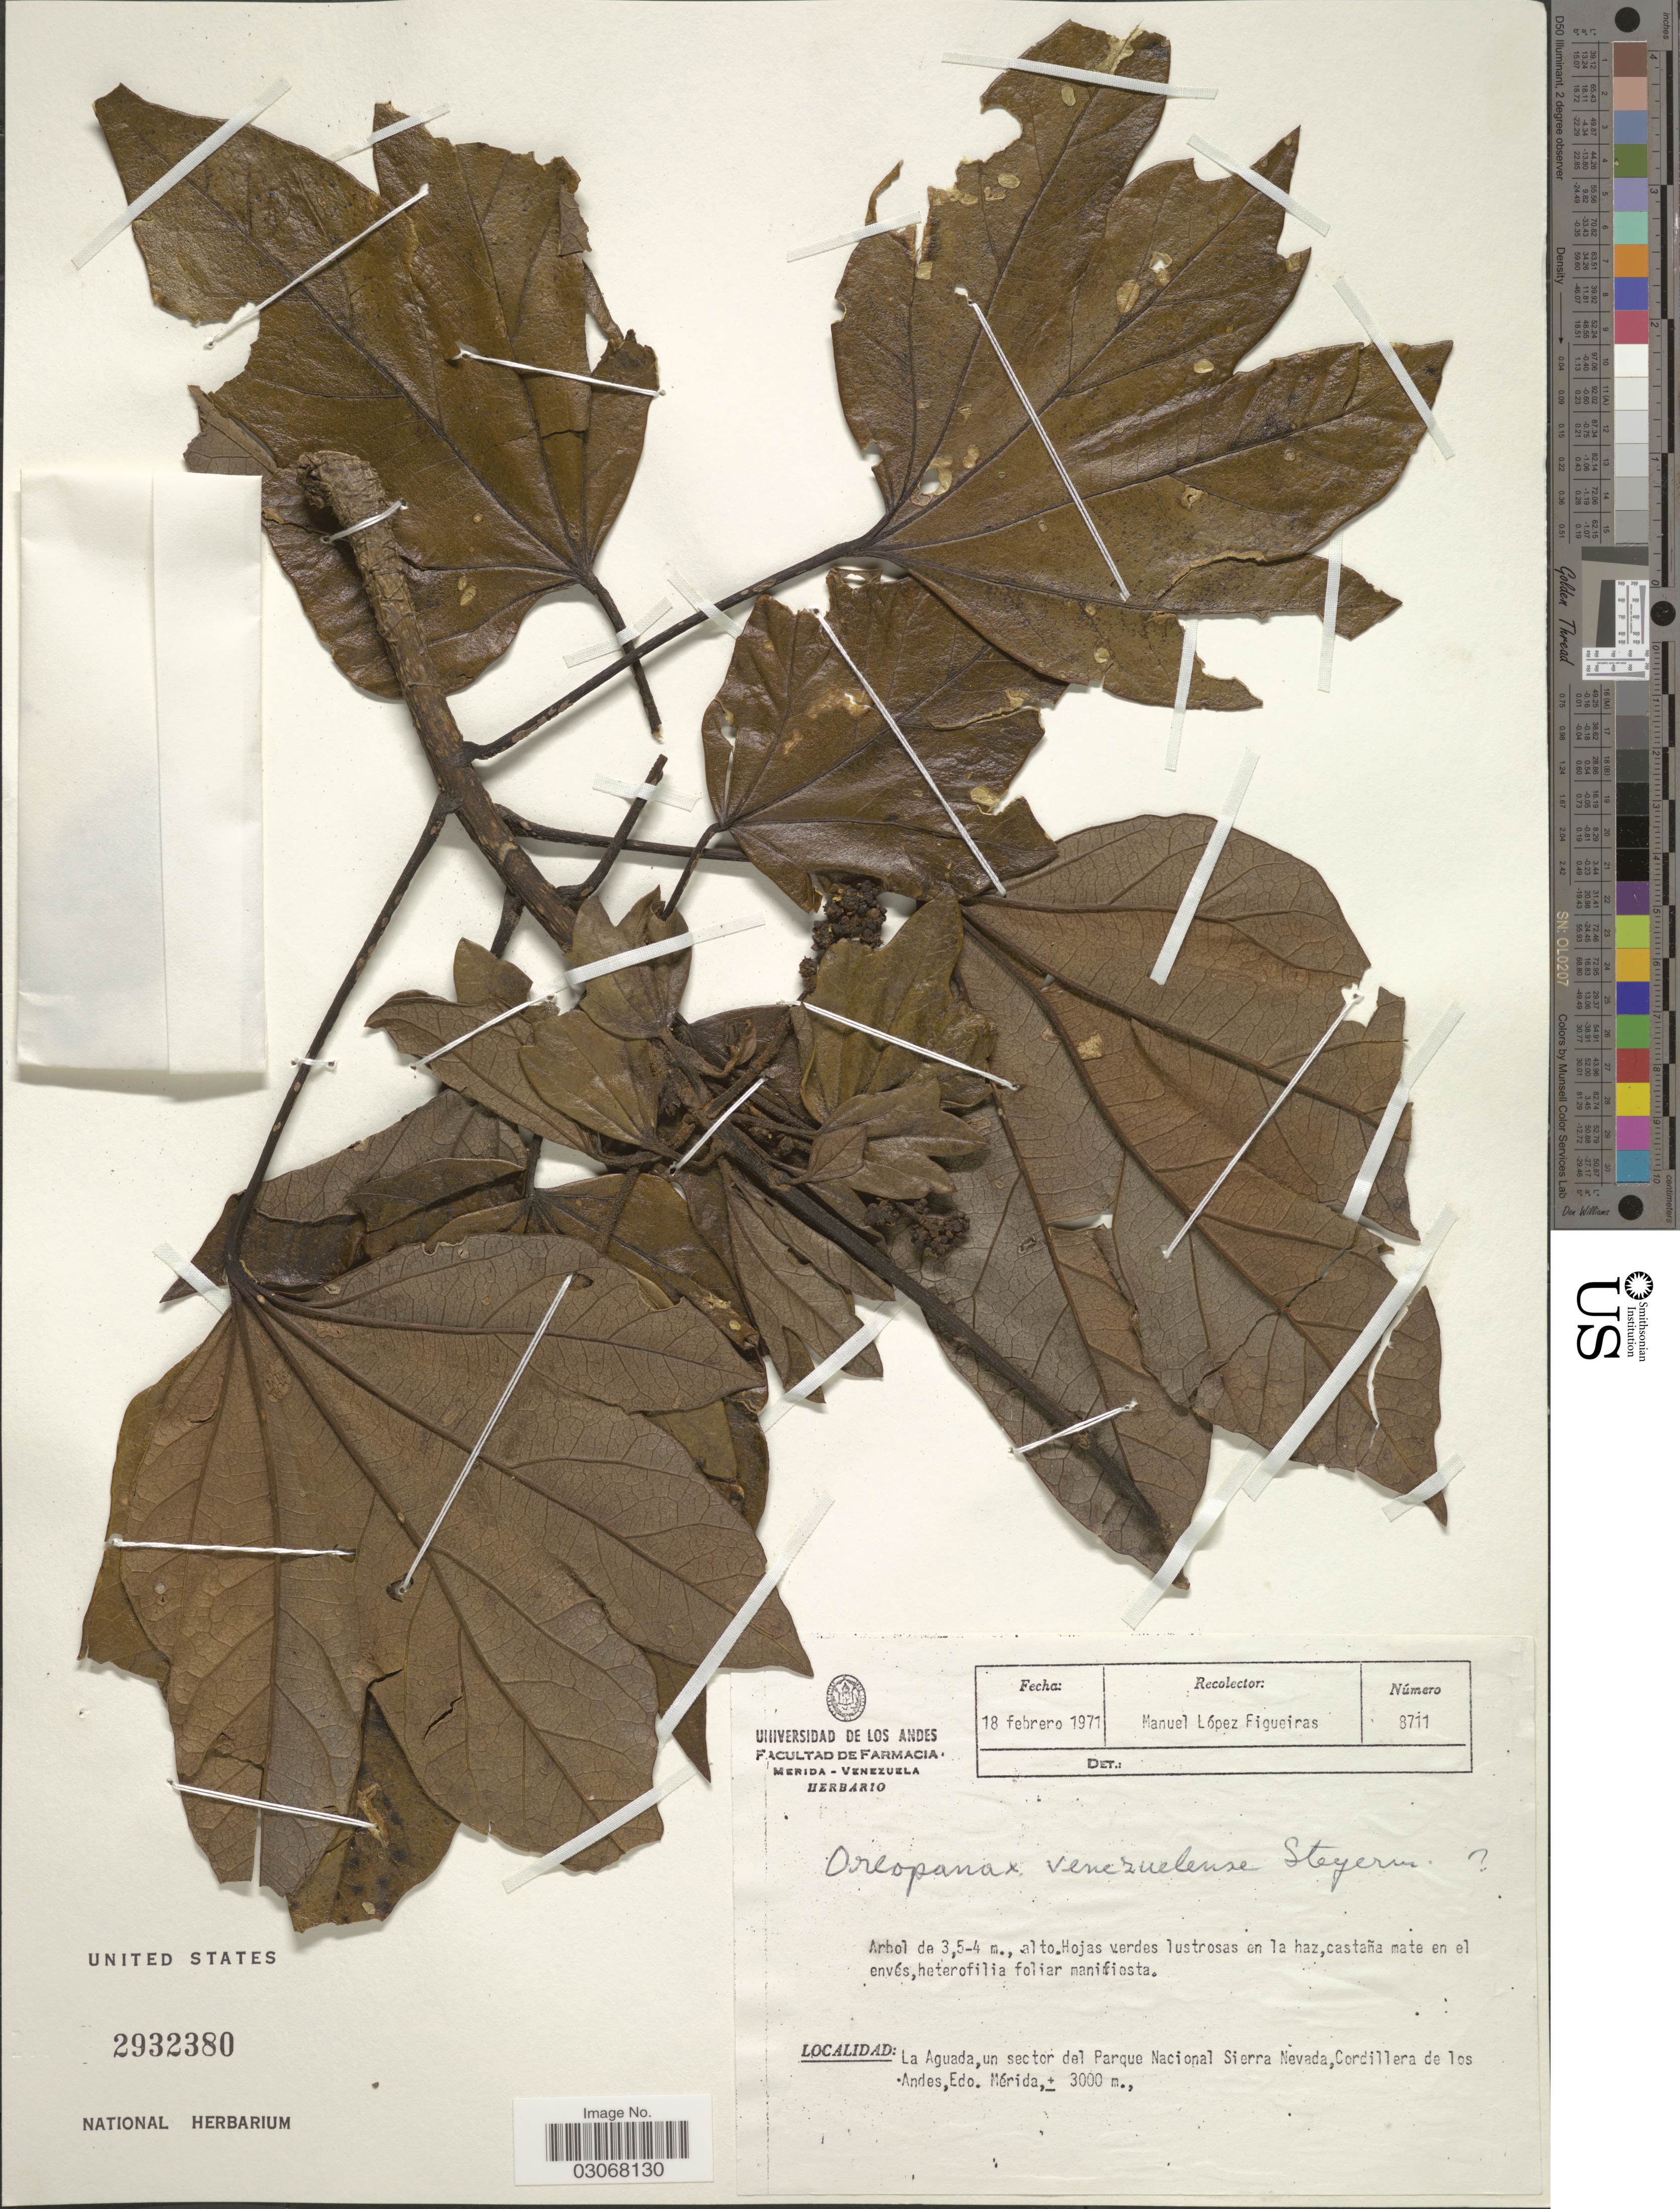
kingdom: Plantae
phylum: Tracheophyta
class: Magnoliopsida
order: Apiales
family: Araliaceae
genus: Oreopanax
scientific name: Oreopanax venezuelensis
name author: Steyerm.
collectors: M. López Figueiras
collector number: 8711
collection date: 1971-02-18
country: Venezuela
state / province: Mérida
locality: La Aguada, un sector del Parque Nacional Sierra Nevada, Cordillera de los Andes, Edo. Mérida.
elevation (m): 3000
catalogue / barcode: US 2932380